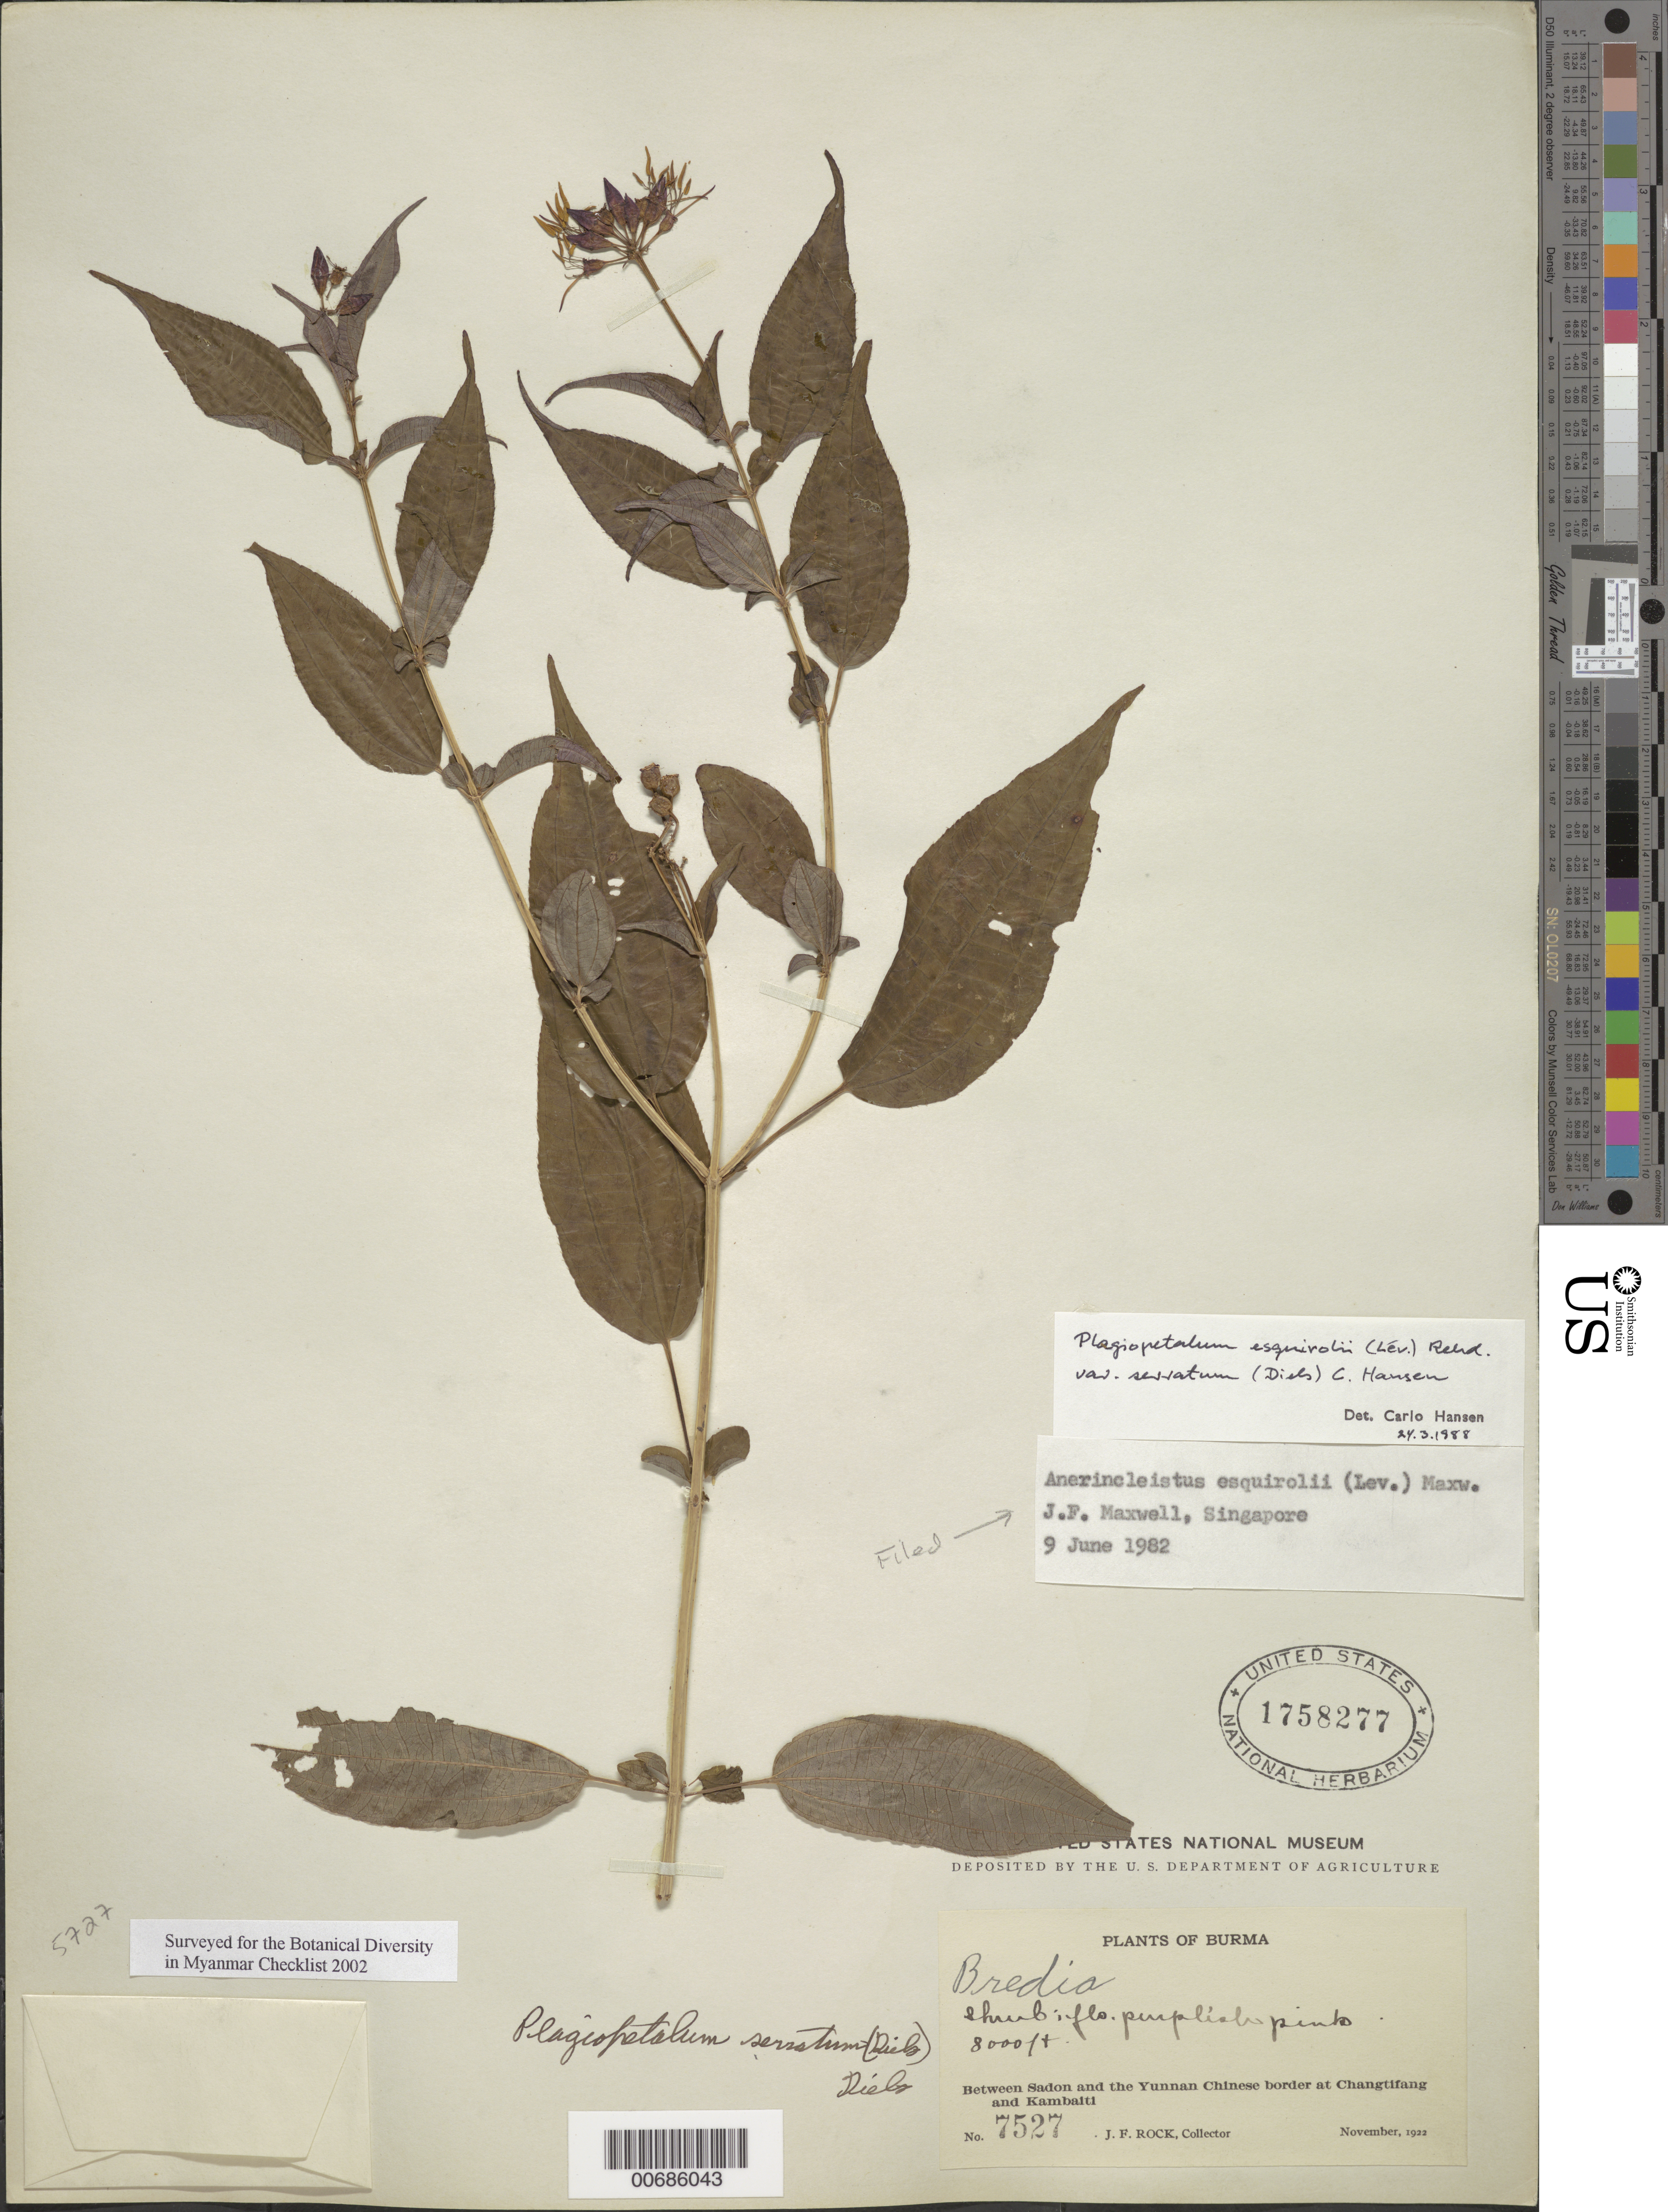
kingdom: Plantae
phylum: Tracheophyta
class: Magnoliopsida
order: Myrtales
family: Melastomataceae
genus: Plagiopetalum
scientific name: Plagiopetalum serratum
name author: (Diels) Diels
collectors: J. F. Rock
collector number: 7527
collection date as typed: Nov 1922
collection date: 1922-11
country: Myanmar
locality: Betw. Sadon and Yunnan Chinese border at Changtifang and Kambaiti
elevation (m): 2438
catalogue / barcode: US 1758277